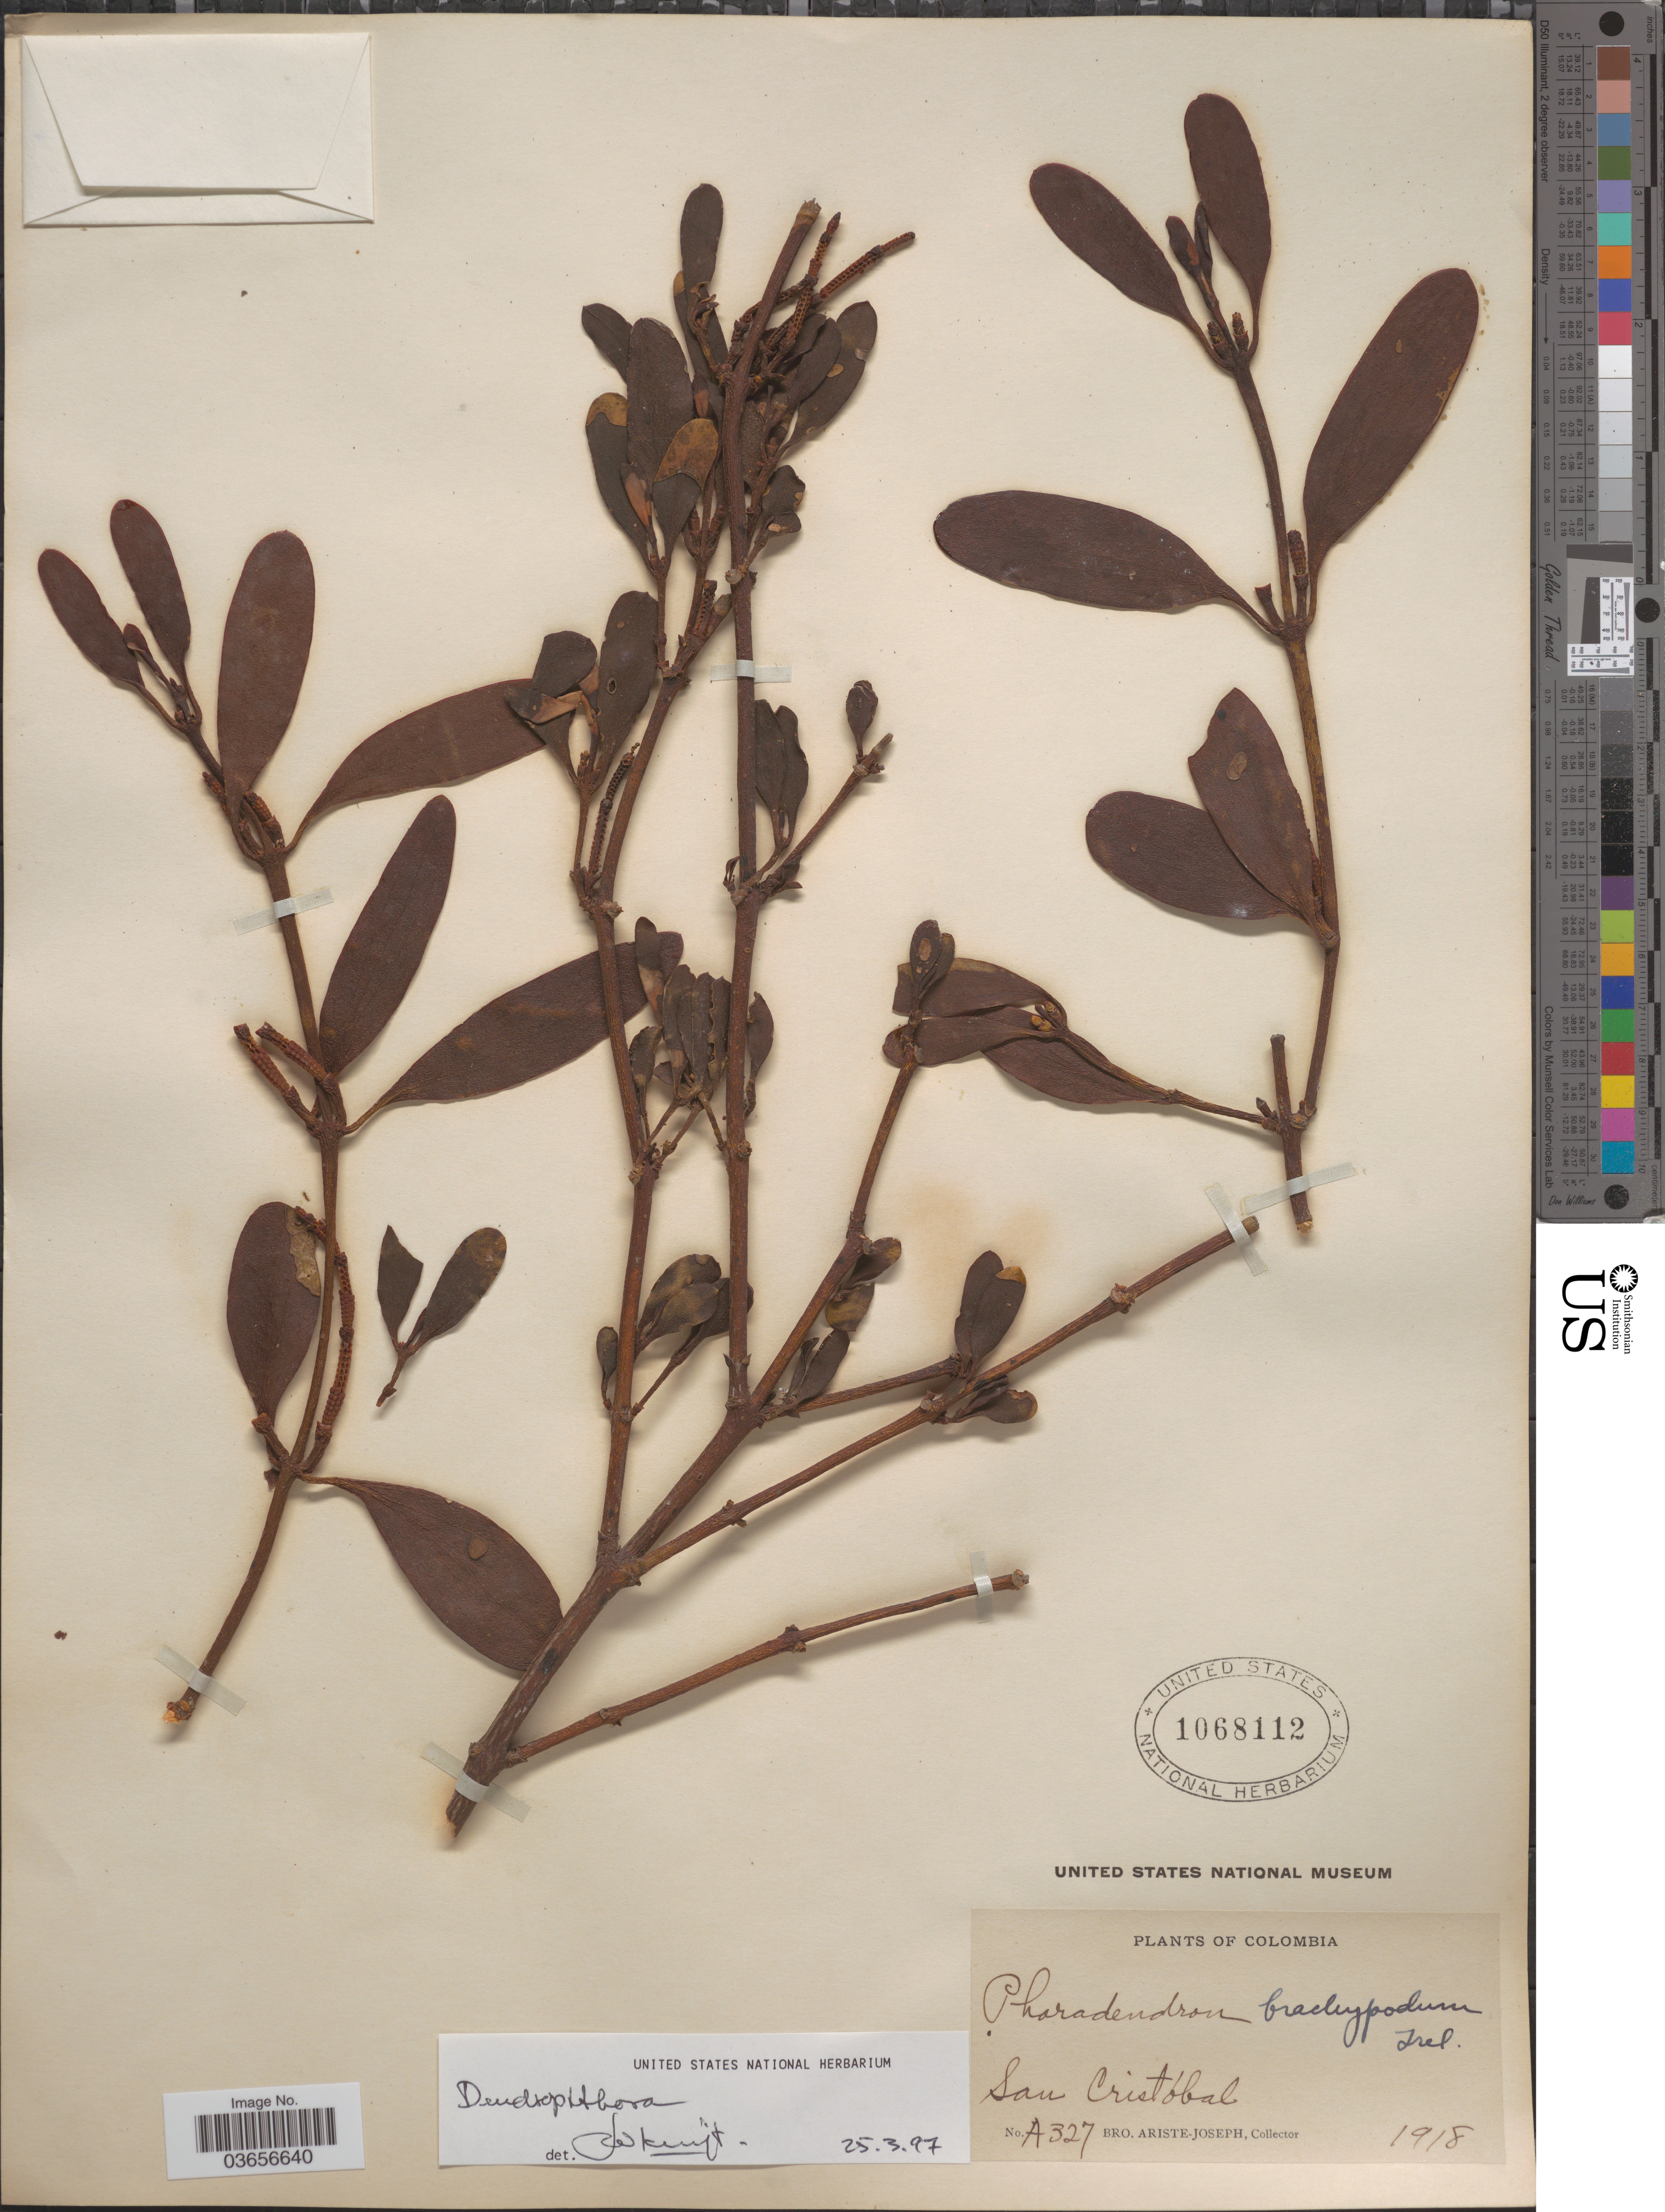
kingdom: Plantae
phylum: Tracheophyta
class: Magnoliopsida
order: Santalales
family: Viscaceae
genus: Dendrophthora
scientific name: Dendrophthora sp.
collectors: Bro. Ariste-Joseph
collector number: A327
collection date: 1918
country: Colombia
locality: San Cristóbal.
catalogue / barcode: US 1068112